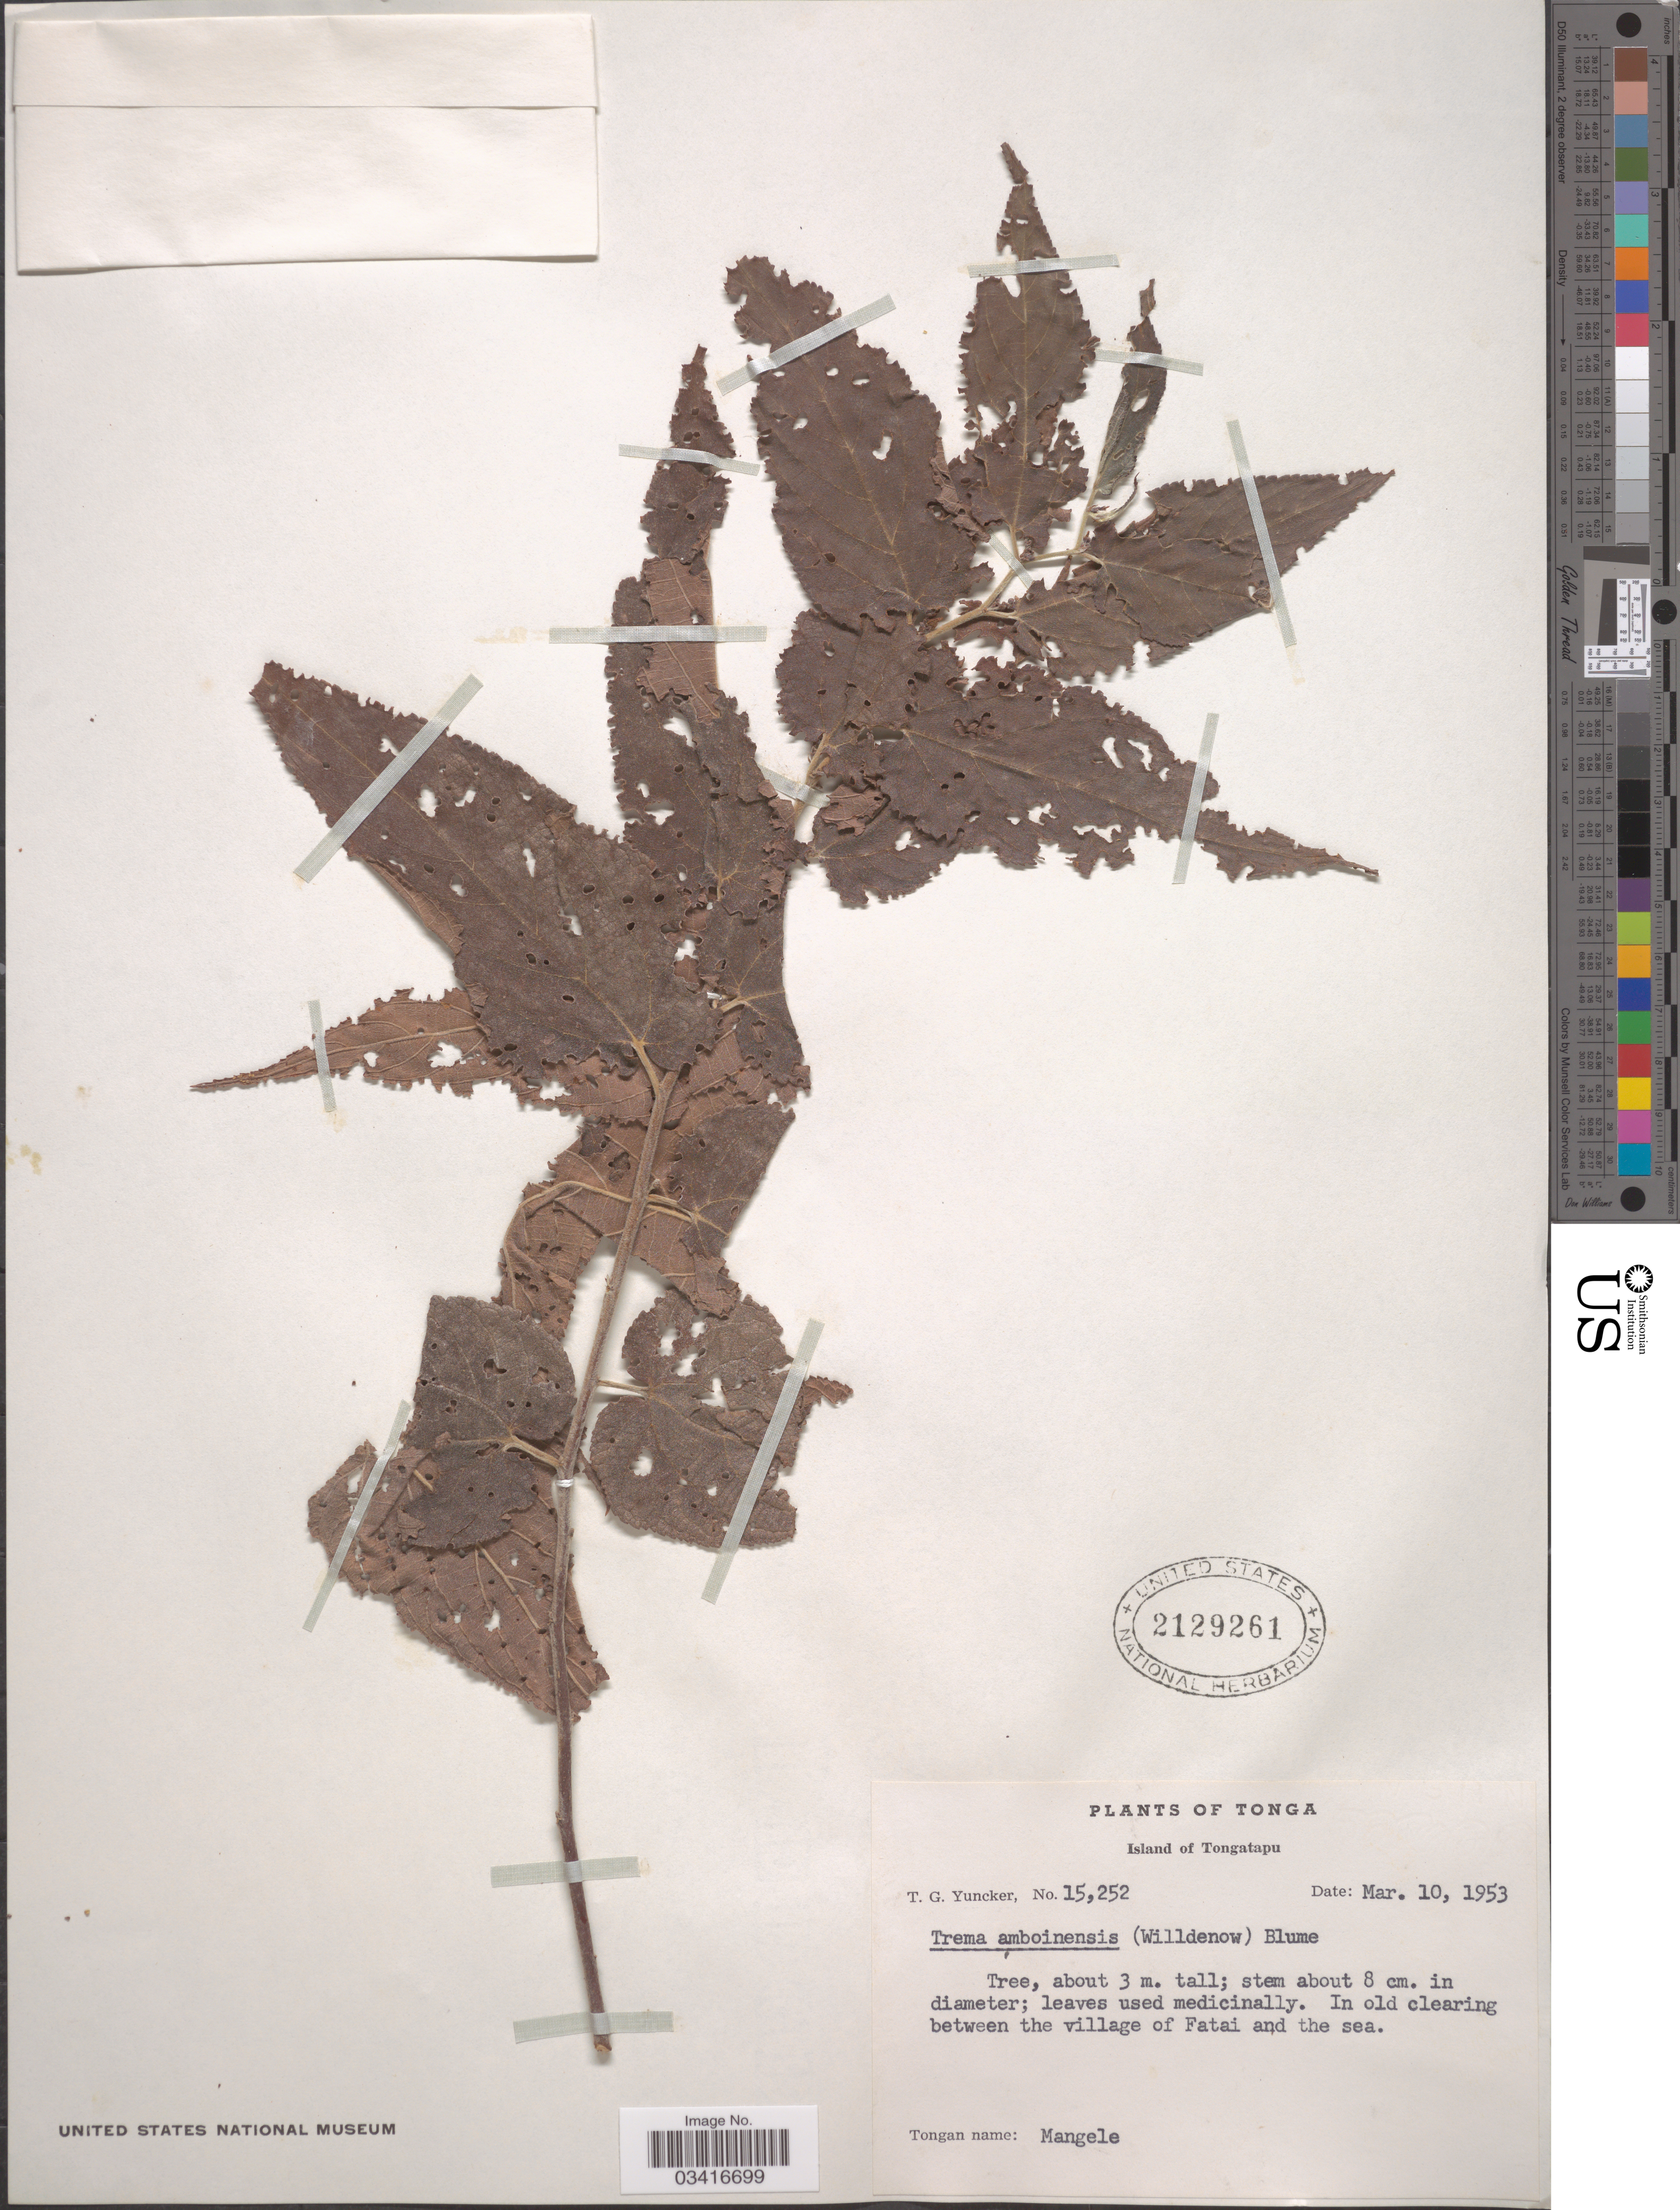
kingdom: Plantae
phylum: Tracheophyta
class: Magnoliopsida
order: Rosales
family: Cannabaceae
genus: Trema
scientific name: Trema orientale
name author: (L.) Blume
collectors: T. G. Yuncker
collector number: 15252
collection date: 1953-03-10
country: Tonga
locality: Island of Tongatapu. In old clearing between the village of Fatai and the sea.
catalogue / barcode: US 2129261